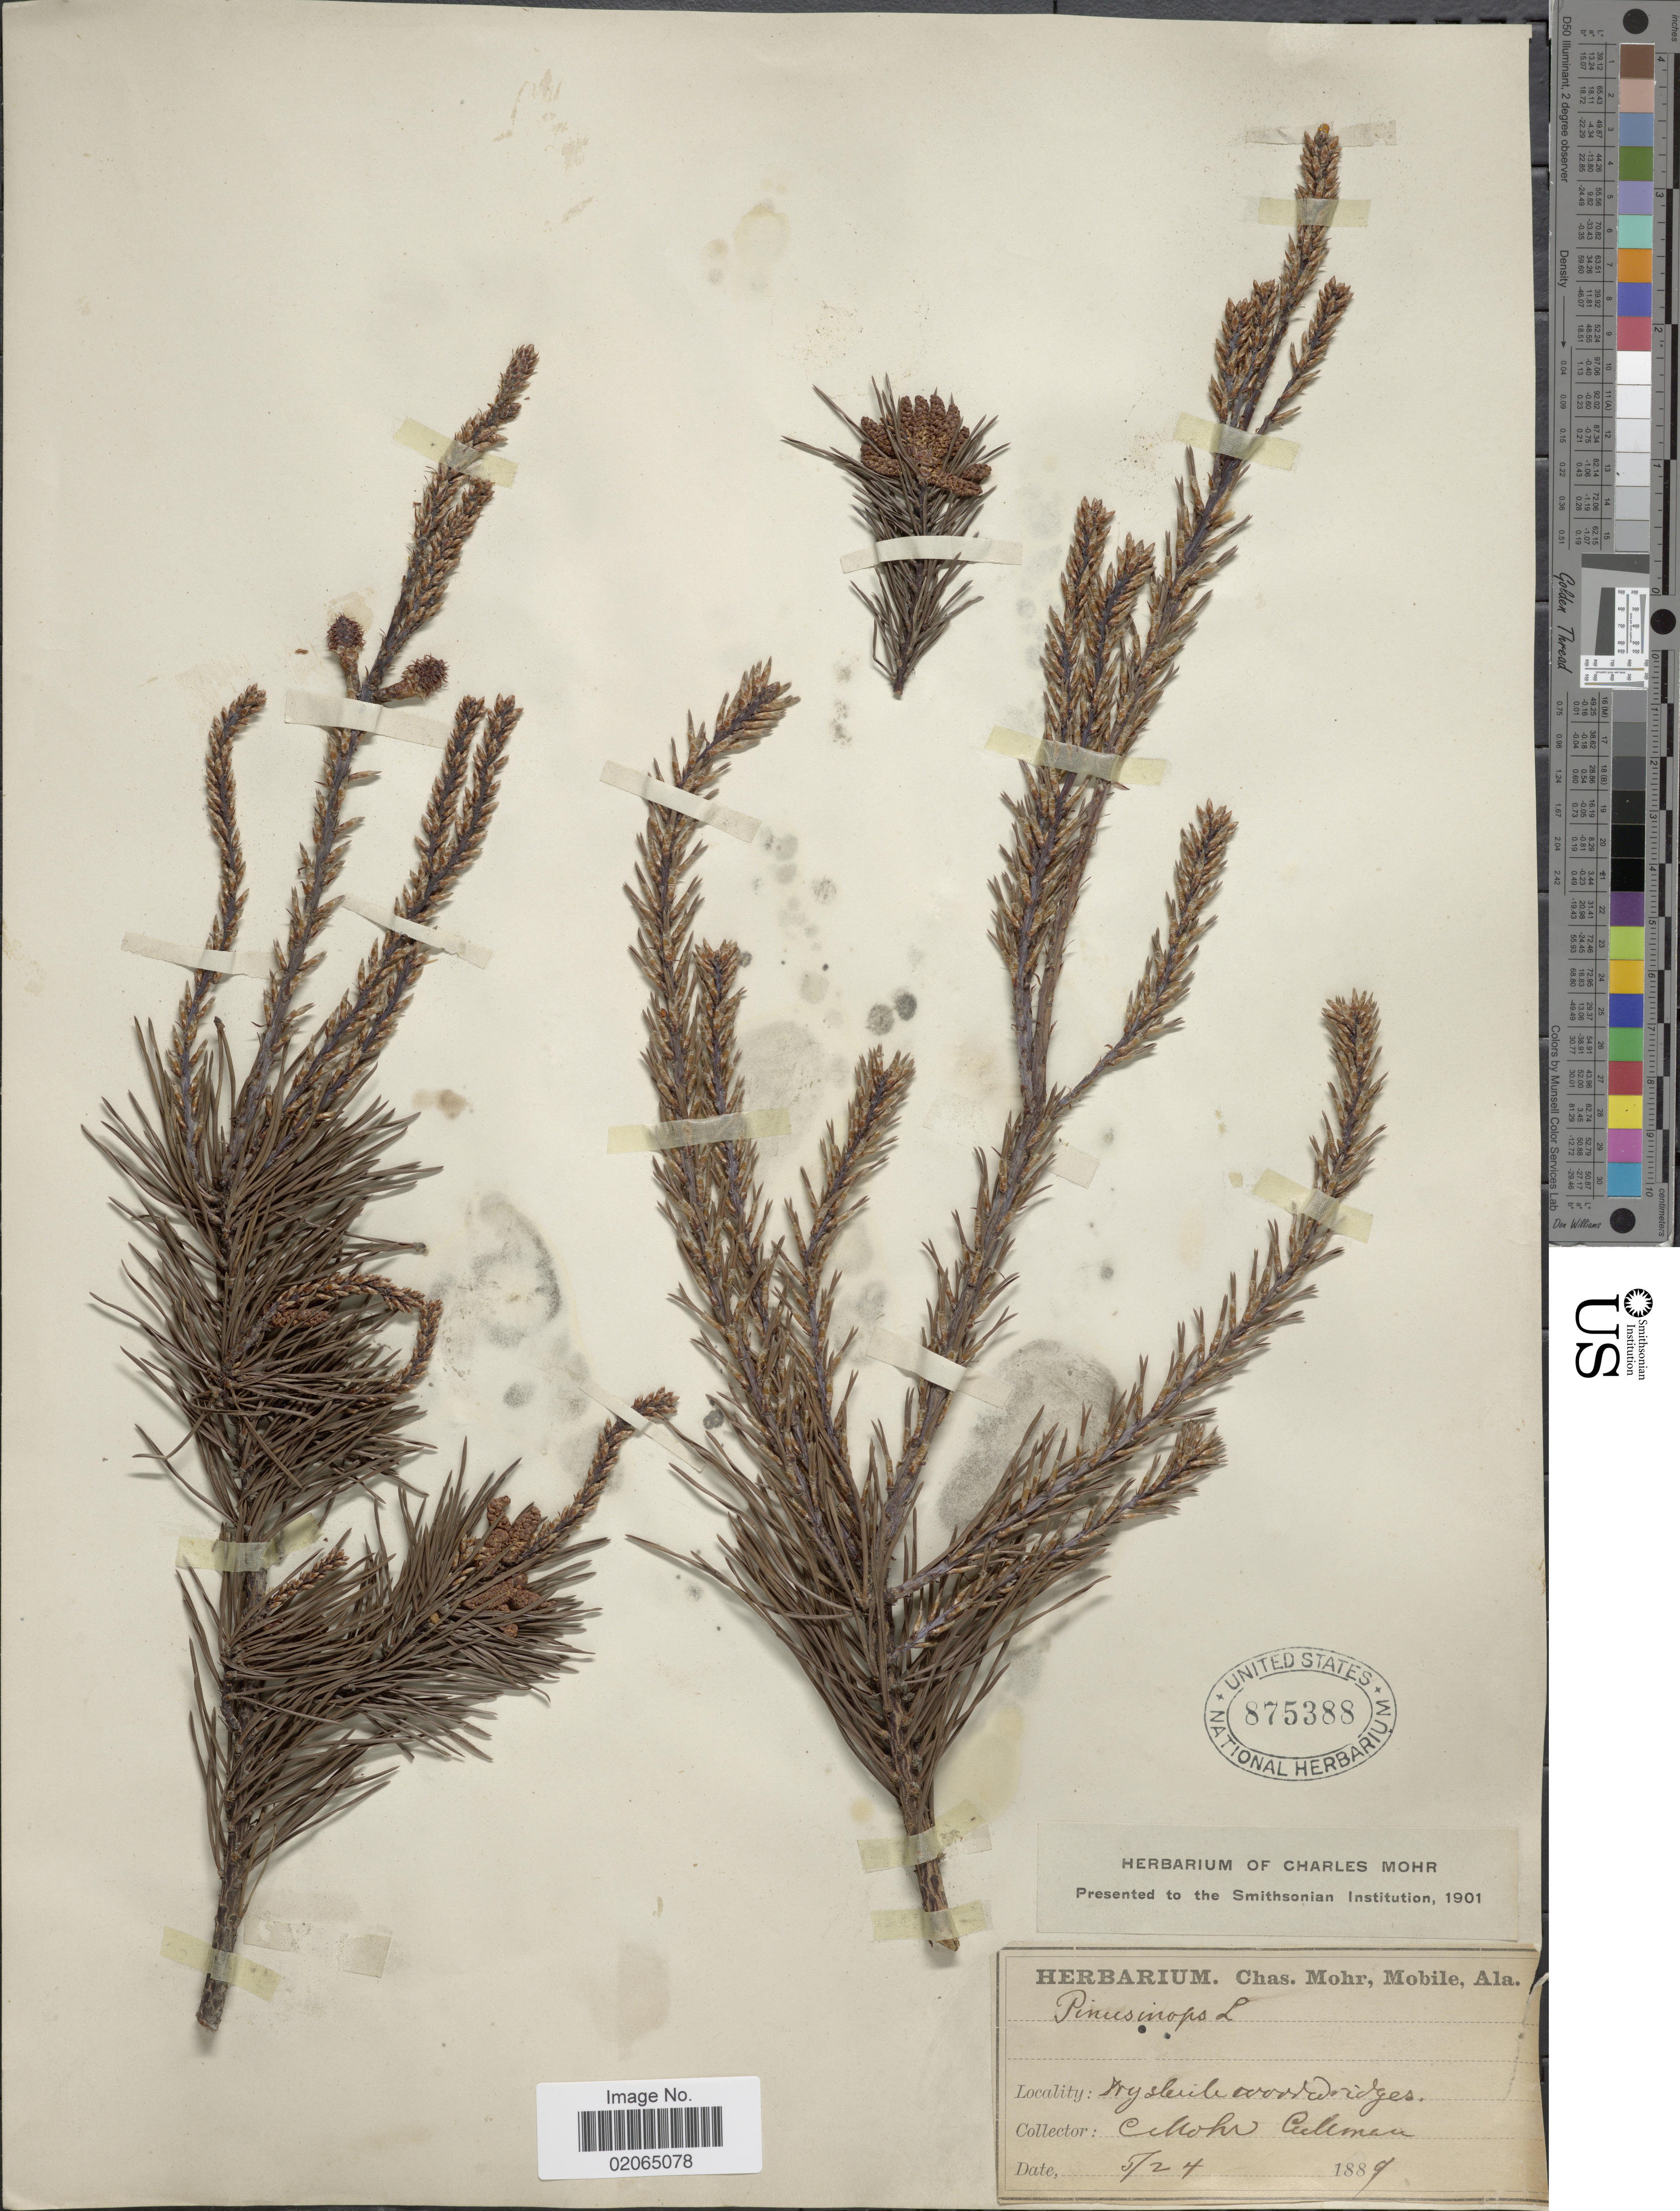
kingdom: Plantae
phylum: Tracheophyta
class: Pinopsida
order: Pinales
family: Pinaceae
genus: Pinus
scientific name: Pinus virginiana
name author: Mill.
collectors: C. T. Mohr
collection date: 1889-05-24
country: United States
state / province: Alabama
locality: Cullman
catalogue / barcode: US 875388